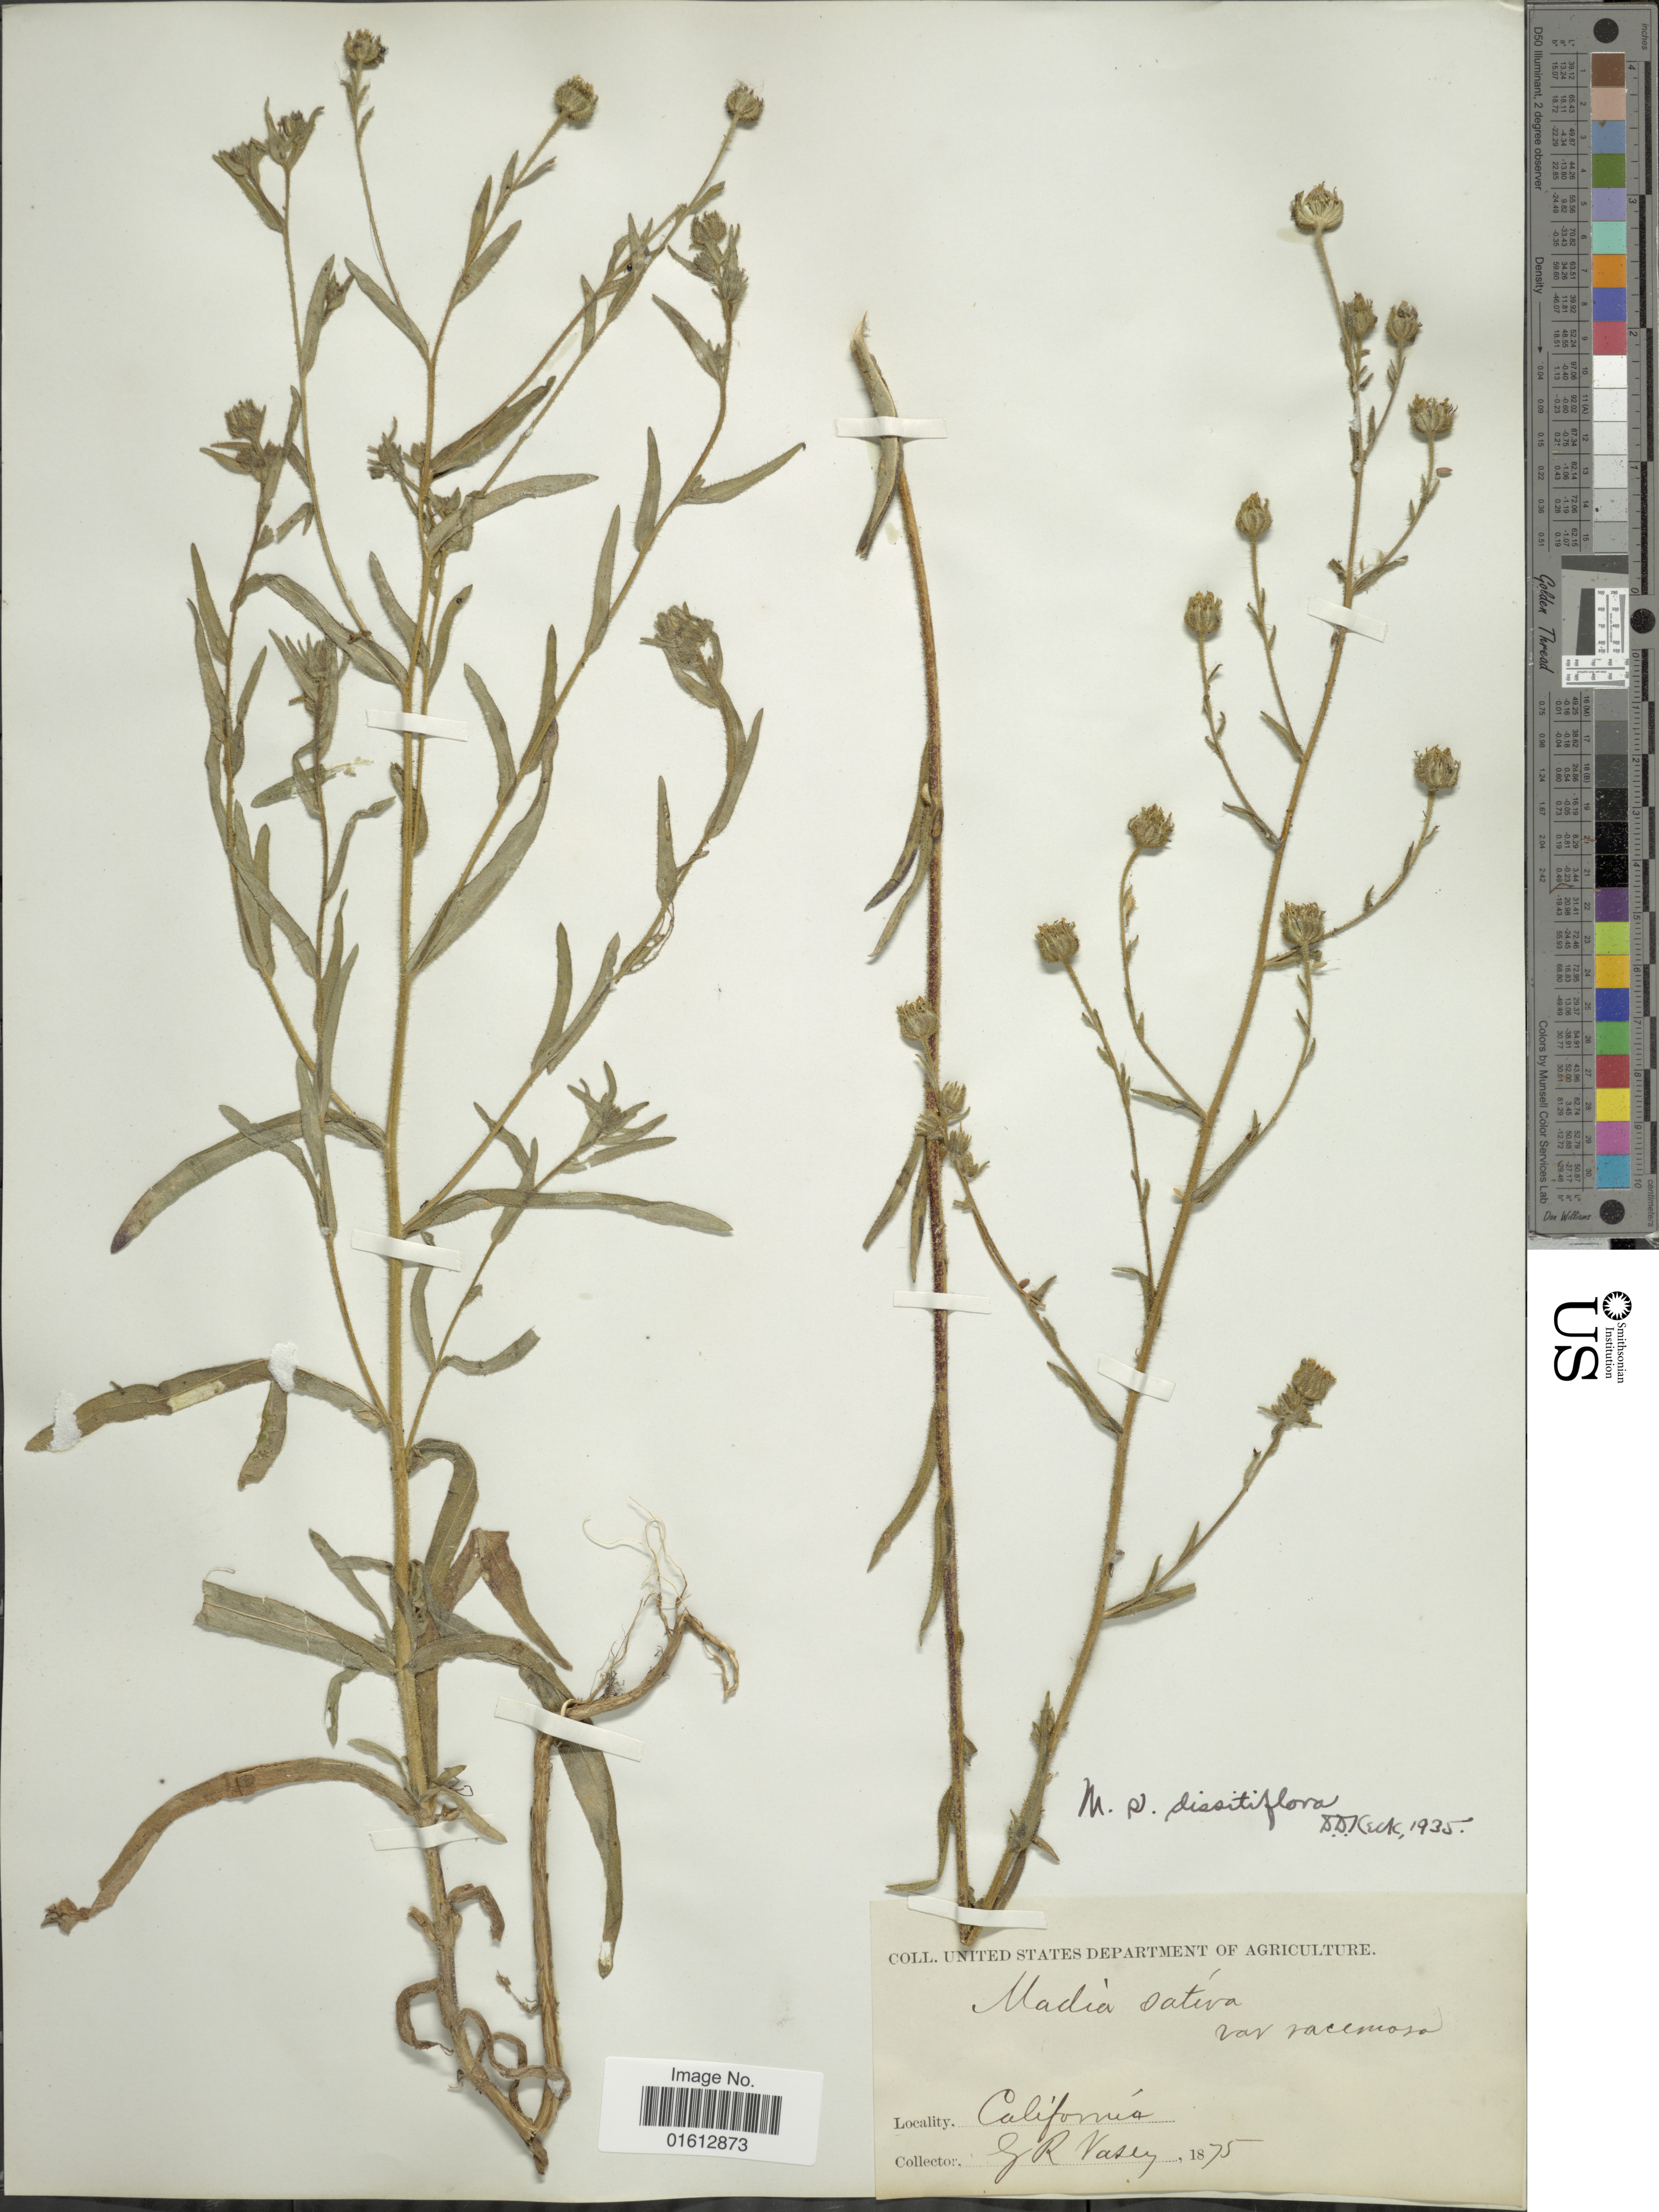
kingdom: Plantae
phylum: Tracheophyta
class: Magnoliopsida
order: Asterales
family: Asteraceae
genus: Madia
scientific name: Madia gracilis subsp. gracilis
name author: (Sm.) D.D. Keck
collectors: G. R. Vasey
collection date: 1875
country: United States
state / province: California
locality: California.